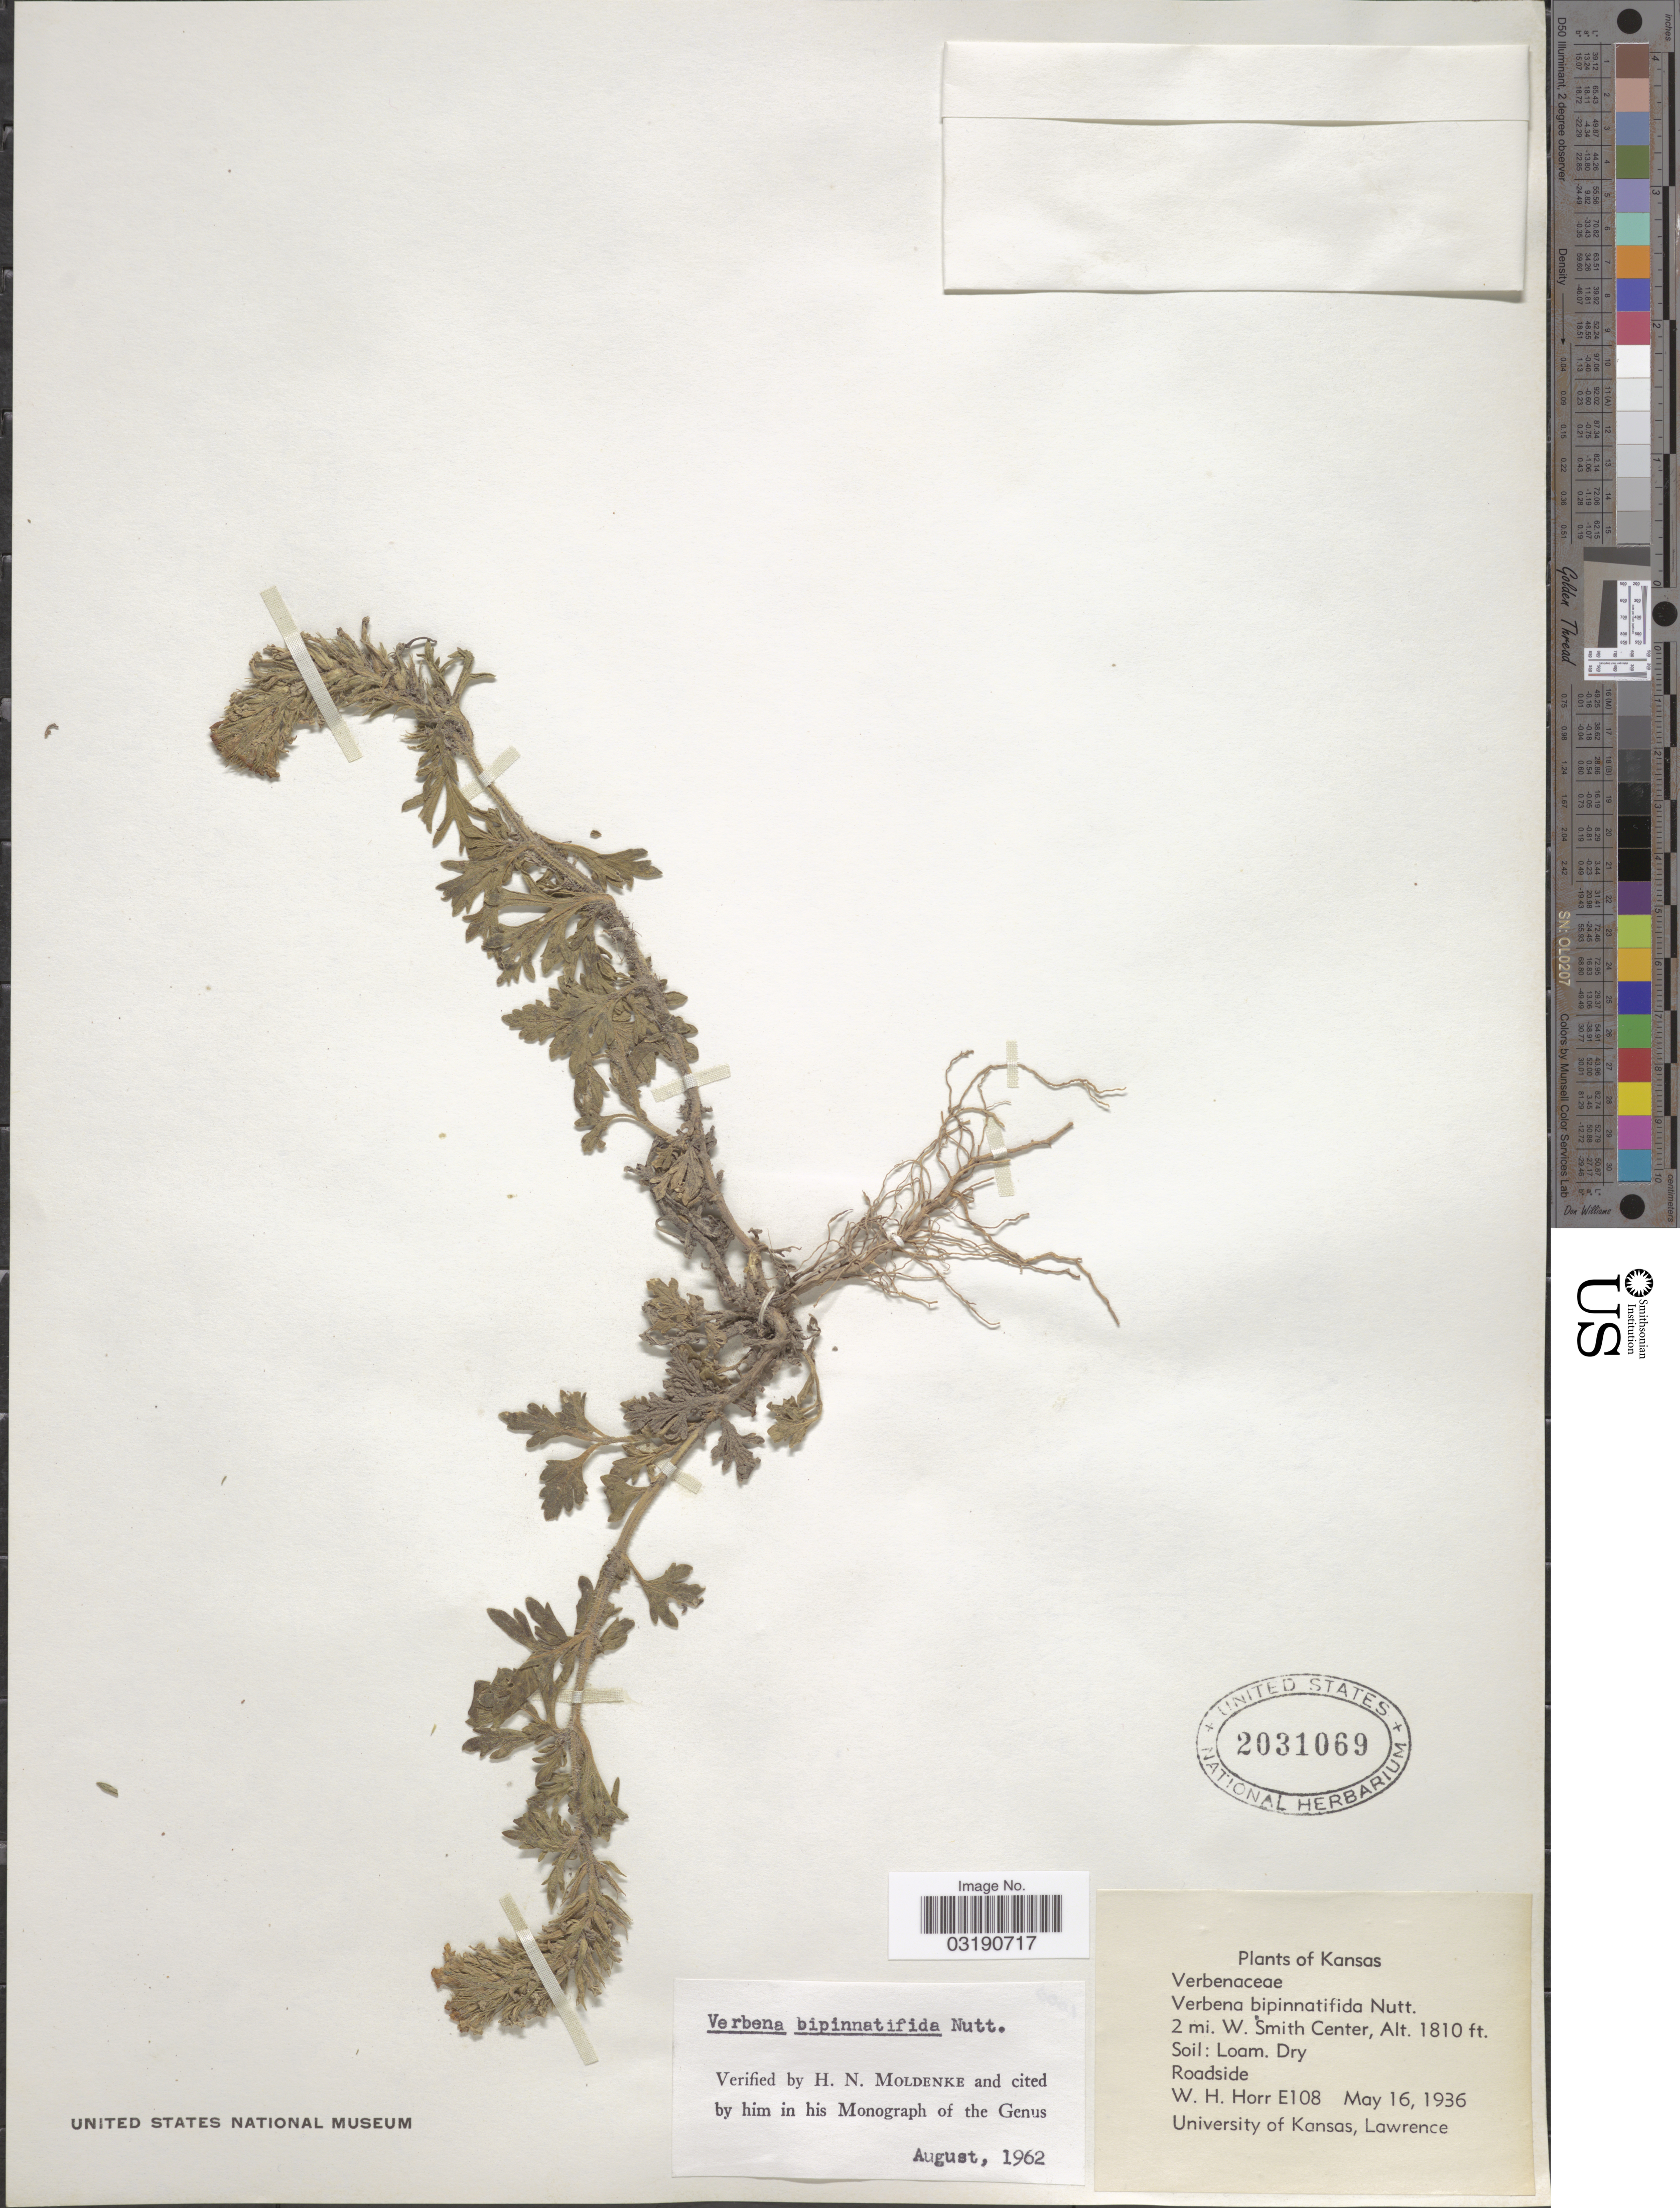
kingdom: Plantae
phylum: Tracheophyta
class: Magnoliopsida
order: Lamiales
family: Verbenaceae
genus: Verbena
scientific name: Verbena bipinnatifida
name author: (Schauer) Nutt.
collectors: W. H. Horr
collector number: E108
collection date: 1936-05-16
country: United States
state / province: Kansas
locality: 2 mi. W. Smith Center.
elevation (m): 552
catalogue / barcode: US 2031069